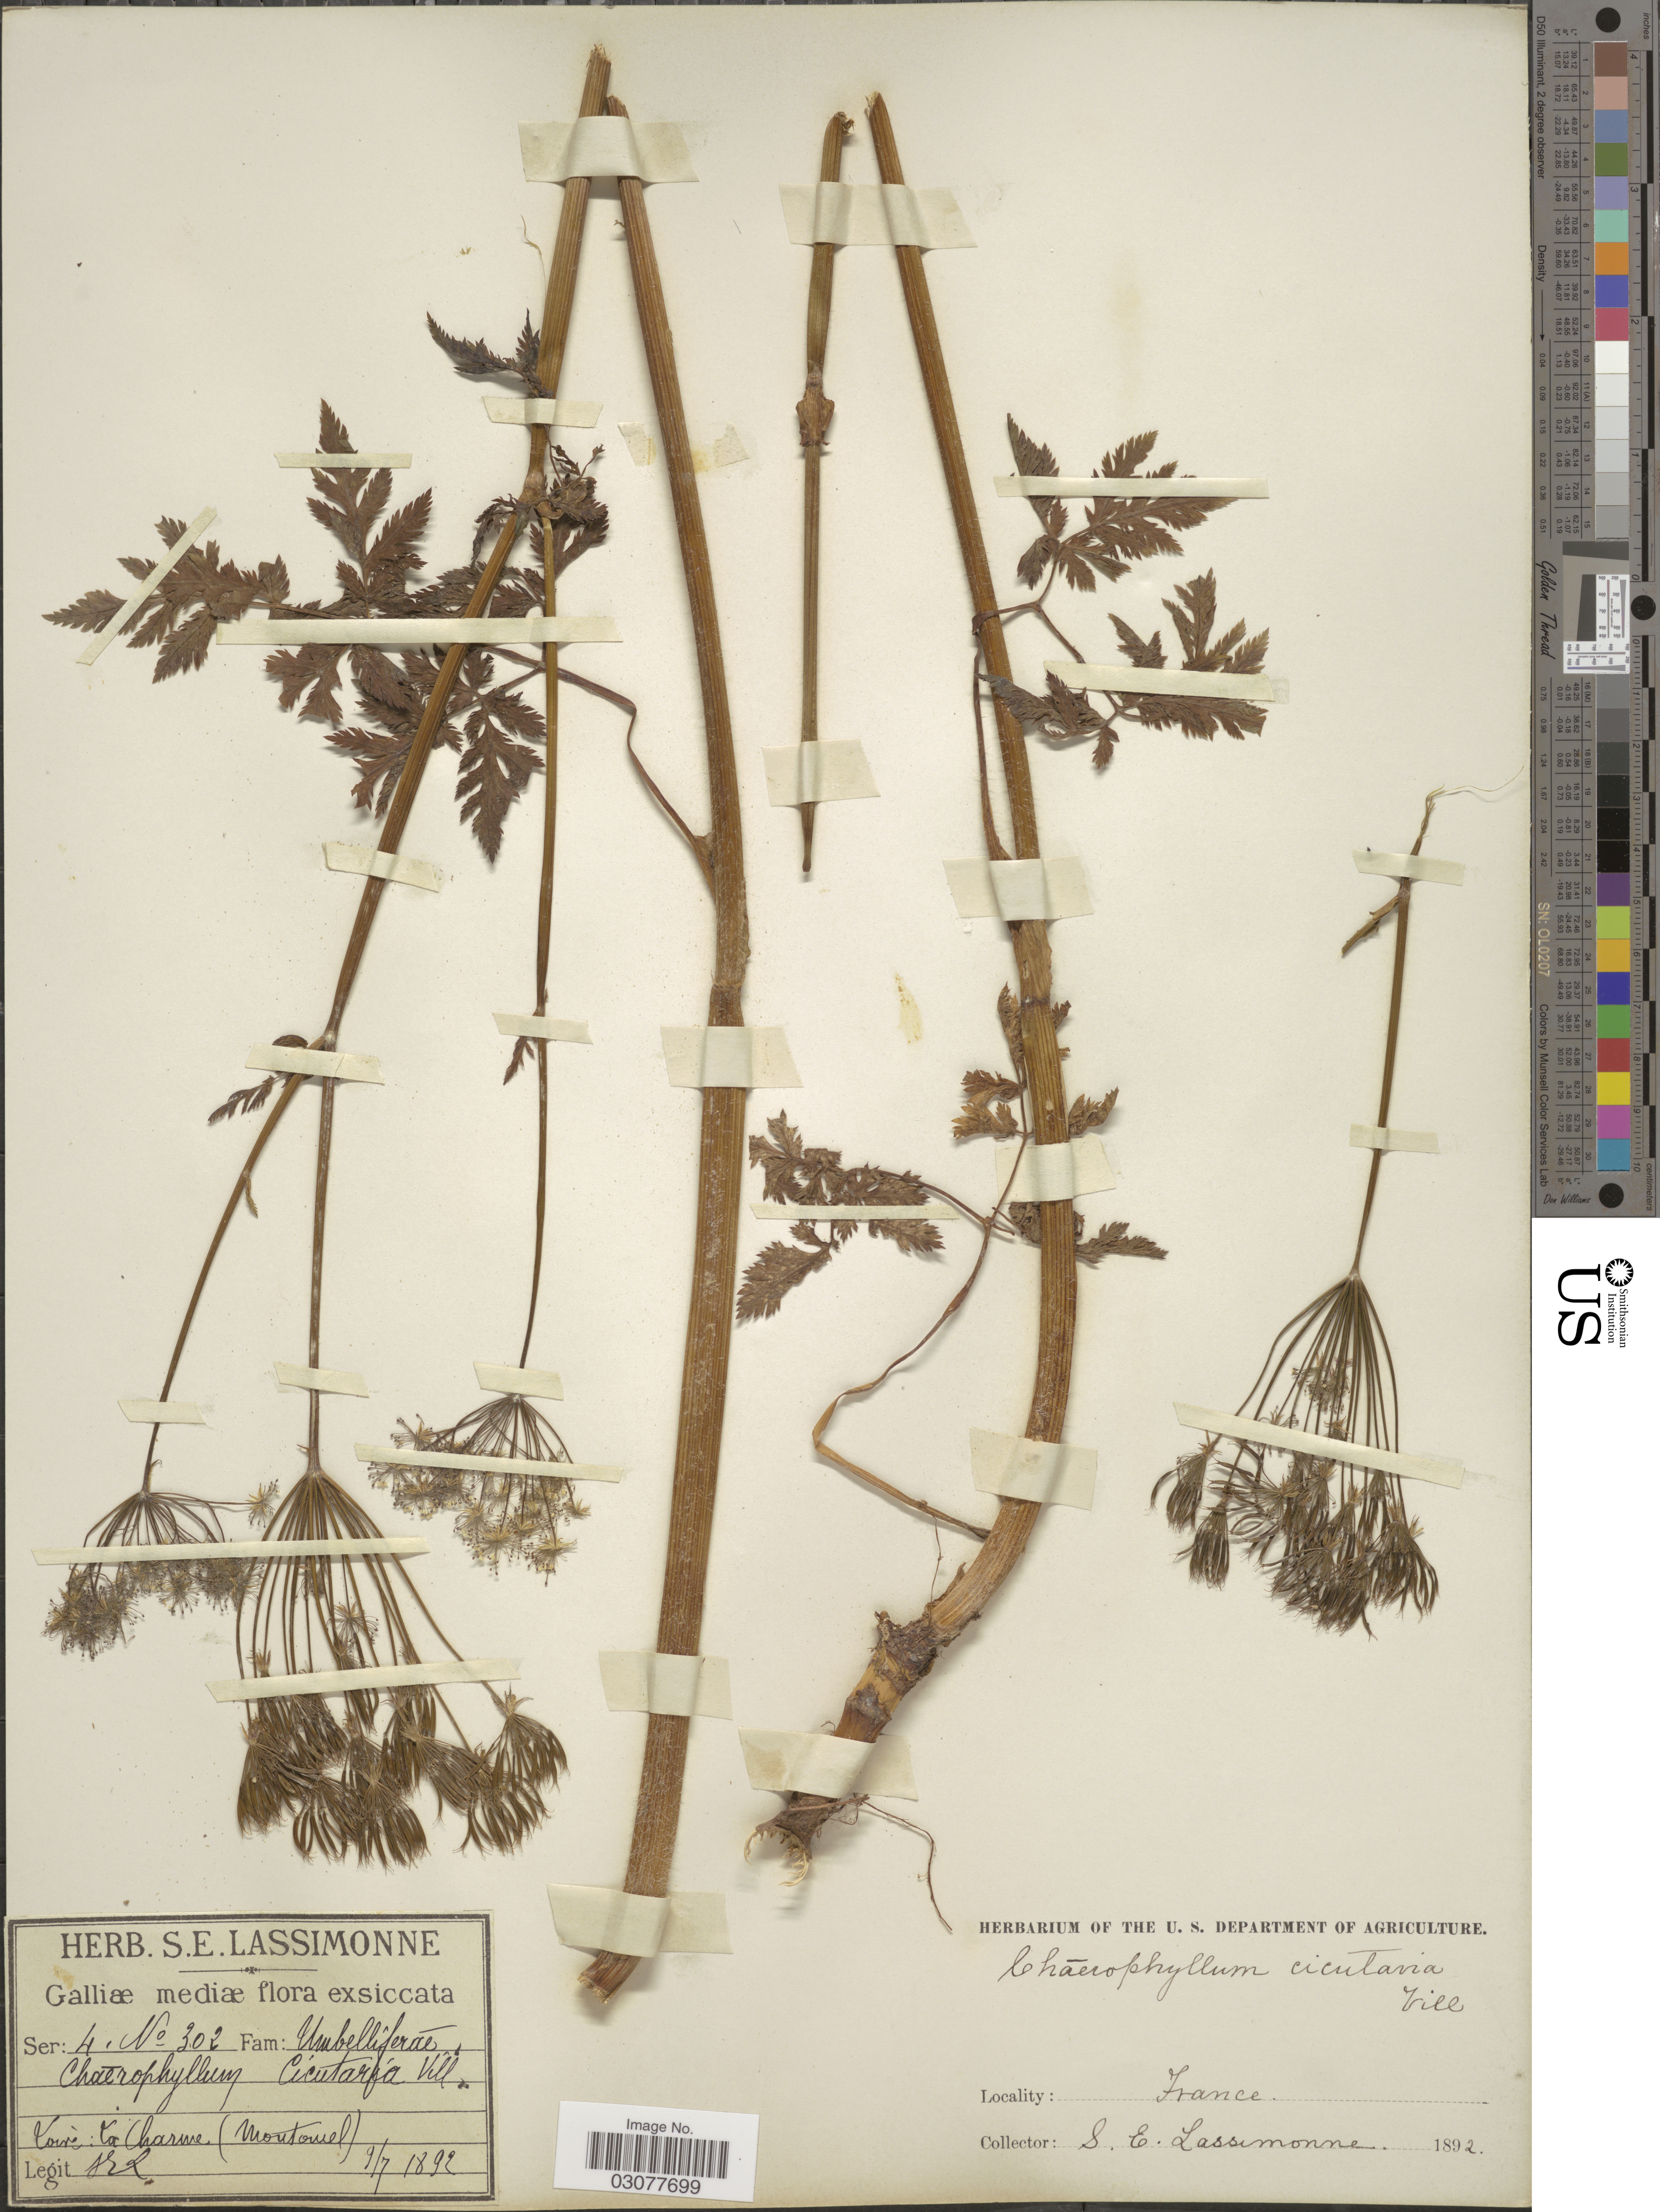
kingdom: Plantae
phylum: Tracheophyta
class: Magnoliopsida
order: Apiales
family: Apiaceae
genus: Chaerophyllum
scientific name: Chaerophyllum cicutaria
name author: Vill.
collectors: S. Lassimonne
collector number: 302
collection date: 1892-07-09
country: France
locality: Loire: La Charme (Montoucel).